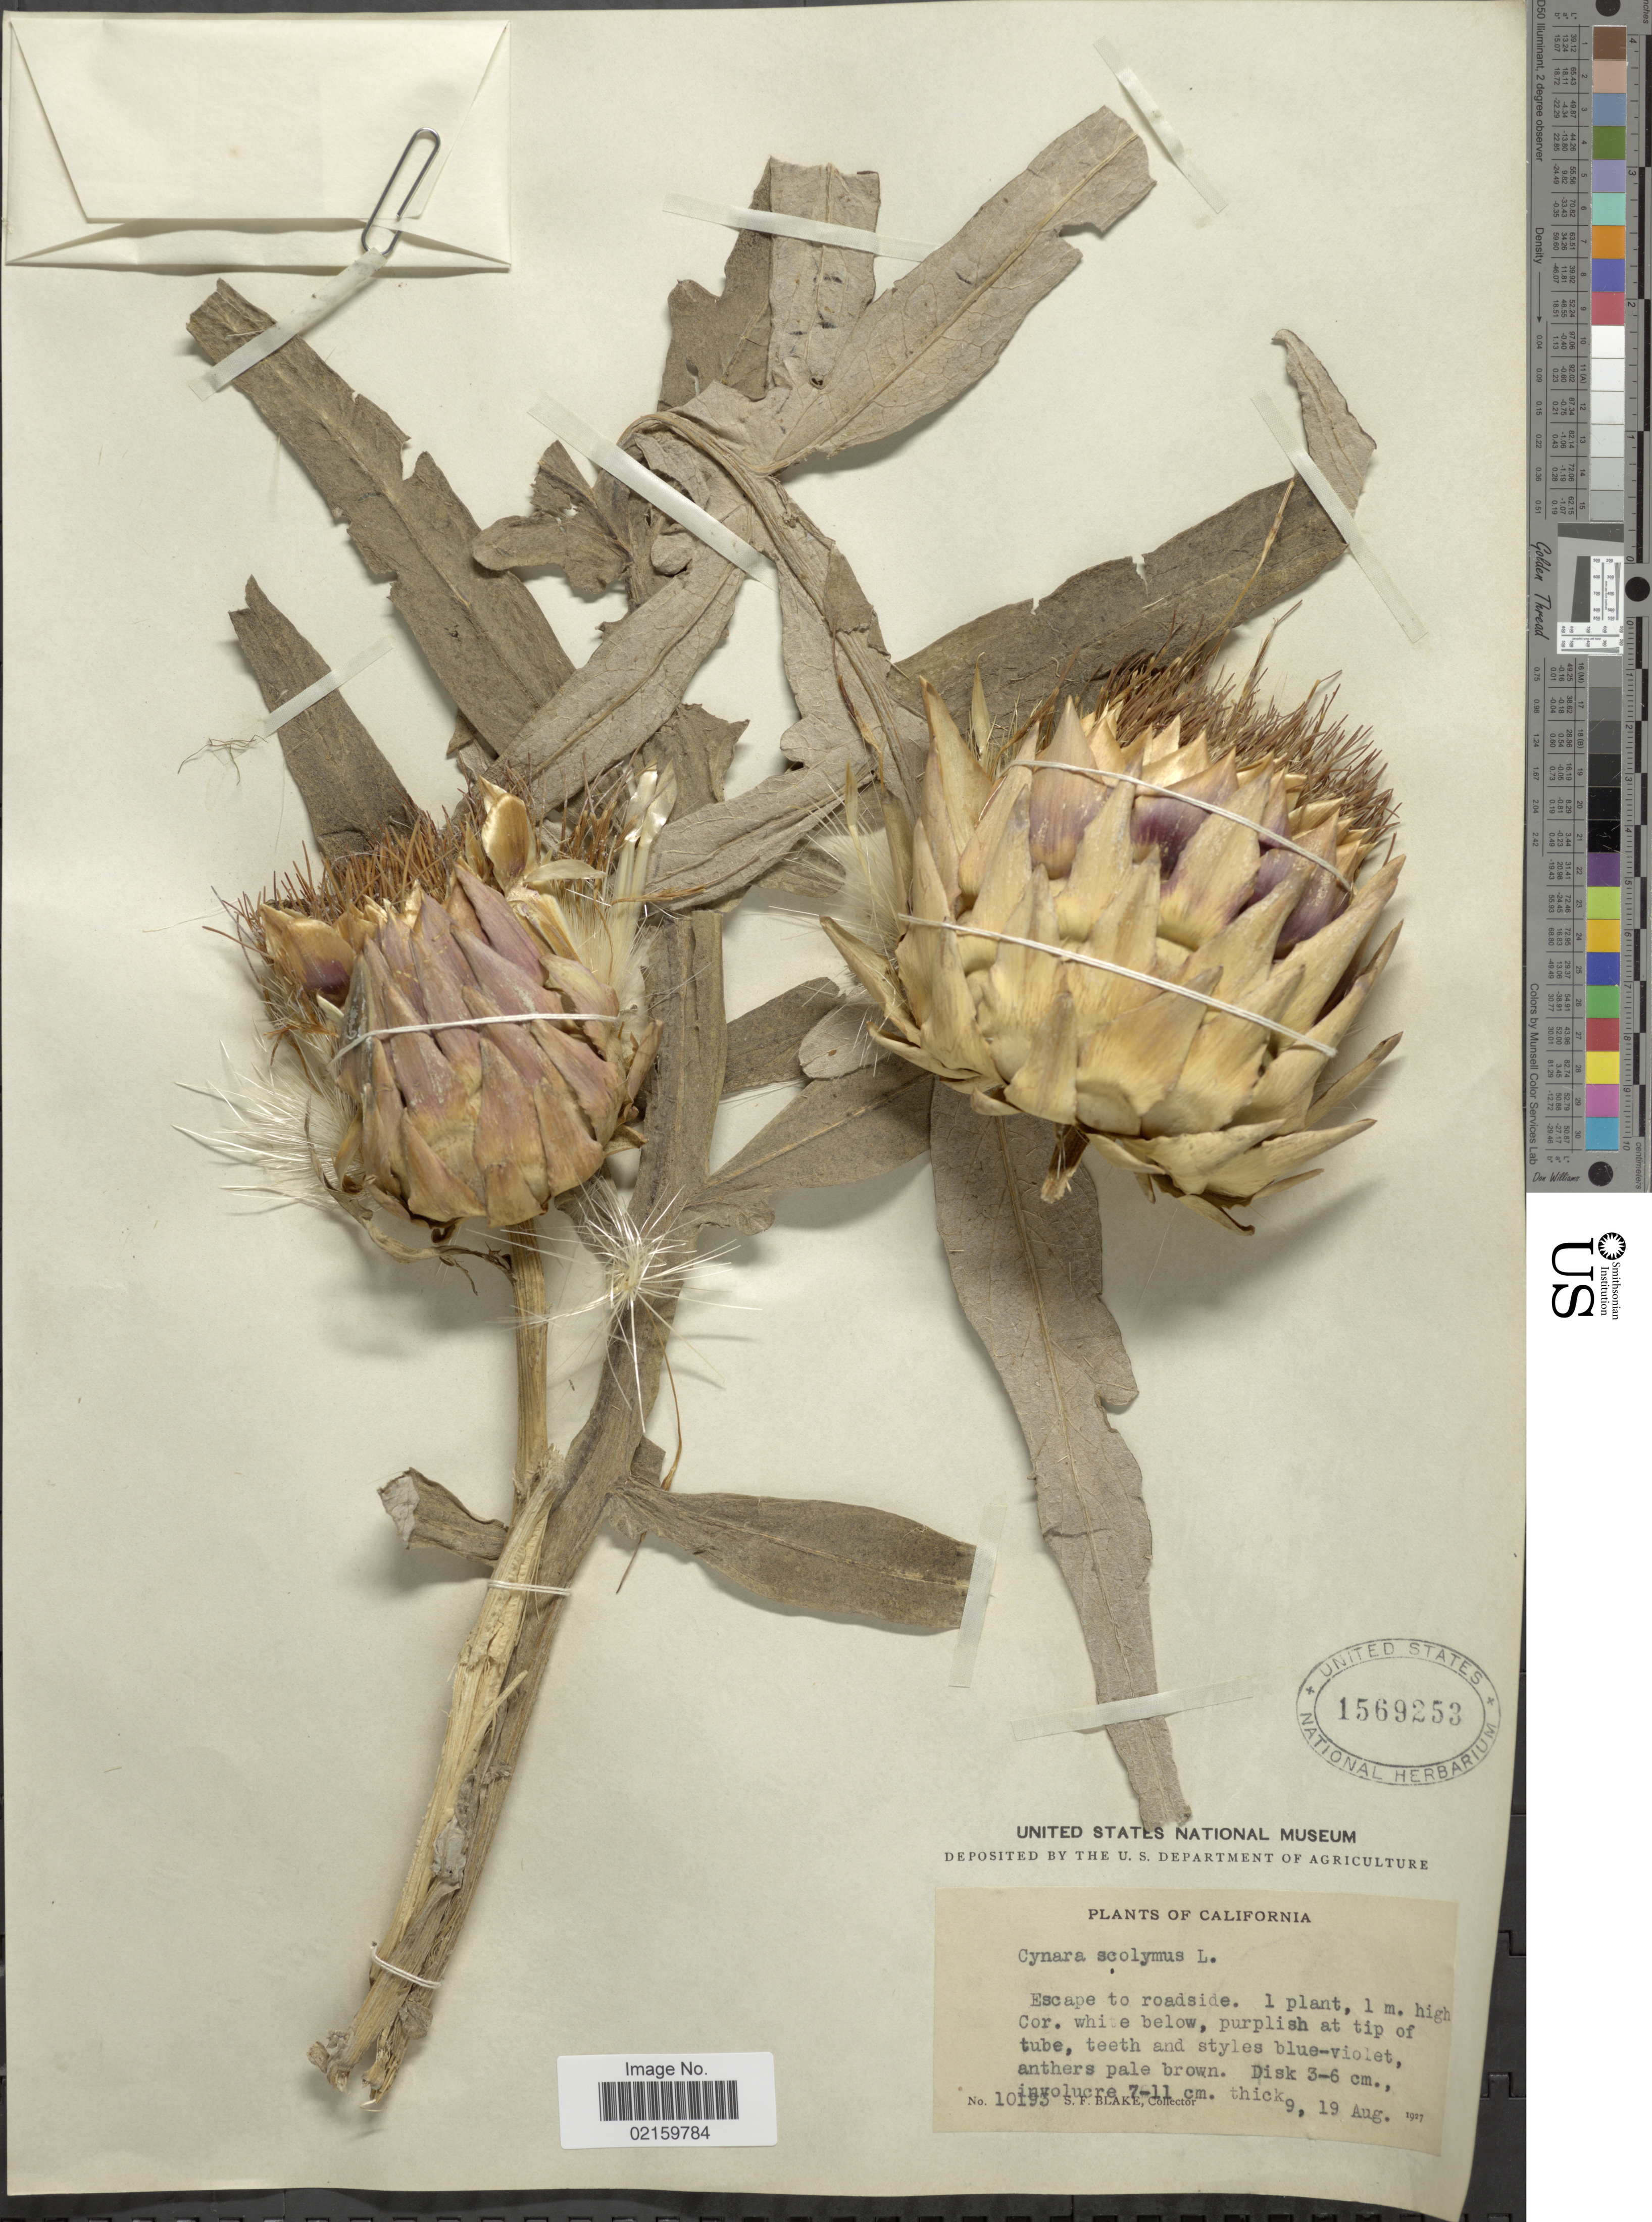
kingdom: Plantae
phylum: Tracheophyta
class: Magnoliopsida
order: Asterales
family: Asteraceae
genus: Cynara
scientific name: Cynara scolymus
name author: L.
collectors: S. Blake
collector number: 10193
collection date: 1927-08-19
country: United States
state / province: California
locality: California.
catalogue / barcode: US 1569253